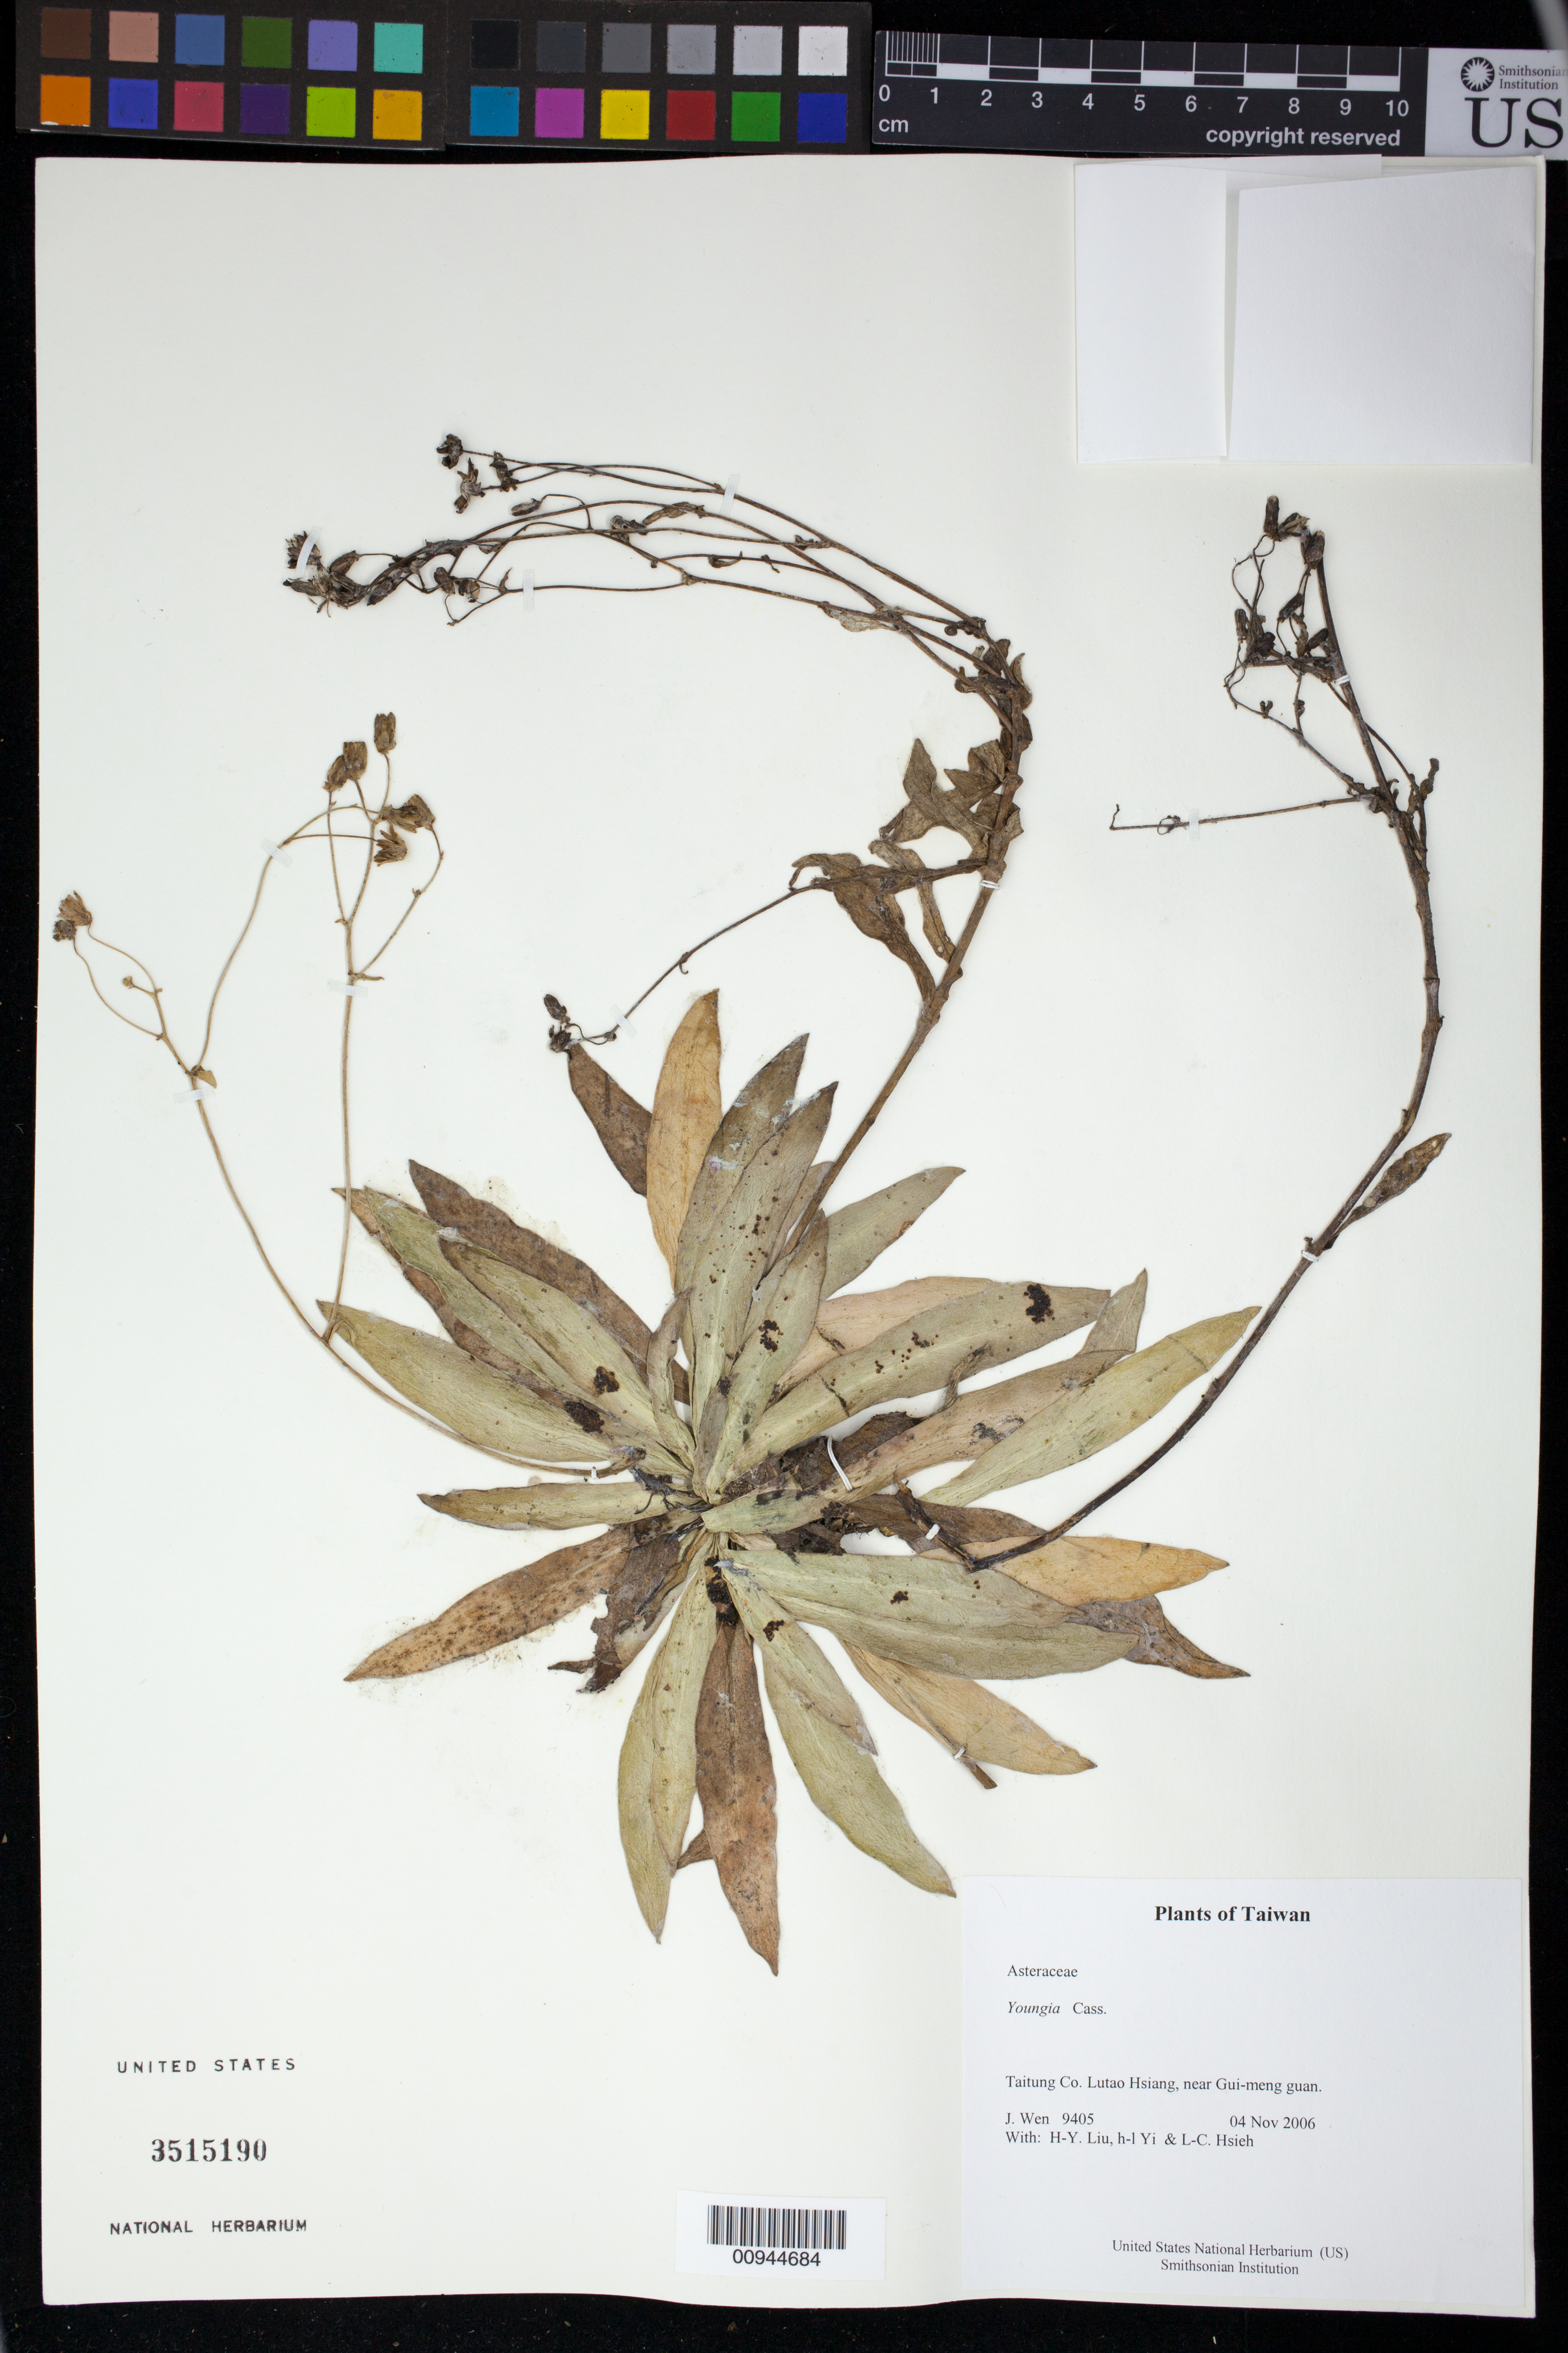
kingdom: Plantae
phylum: Tracheophyta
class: Magnoliopsida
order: Asterales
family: Asteraceae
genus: Youngia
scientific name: Youngia sp.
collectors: J. Wen, H. Liu & L. Hsieh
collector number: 9405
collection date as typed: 04 Nov 2006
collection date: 2006-11-04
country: Taiwan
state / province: Taitung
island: Taiwan [Formosa]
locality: Lutao Hsiang, near Gui-meng guan.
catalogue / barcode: US 3515190